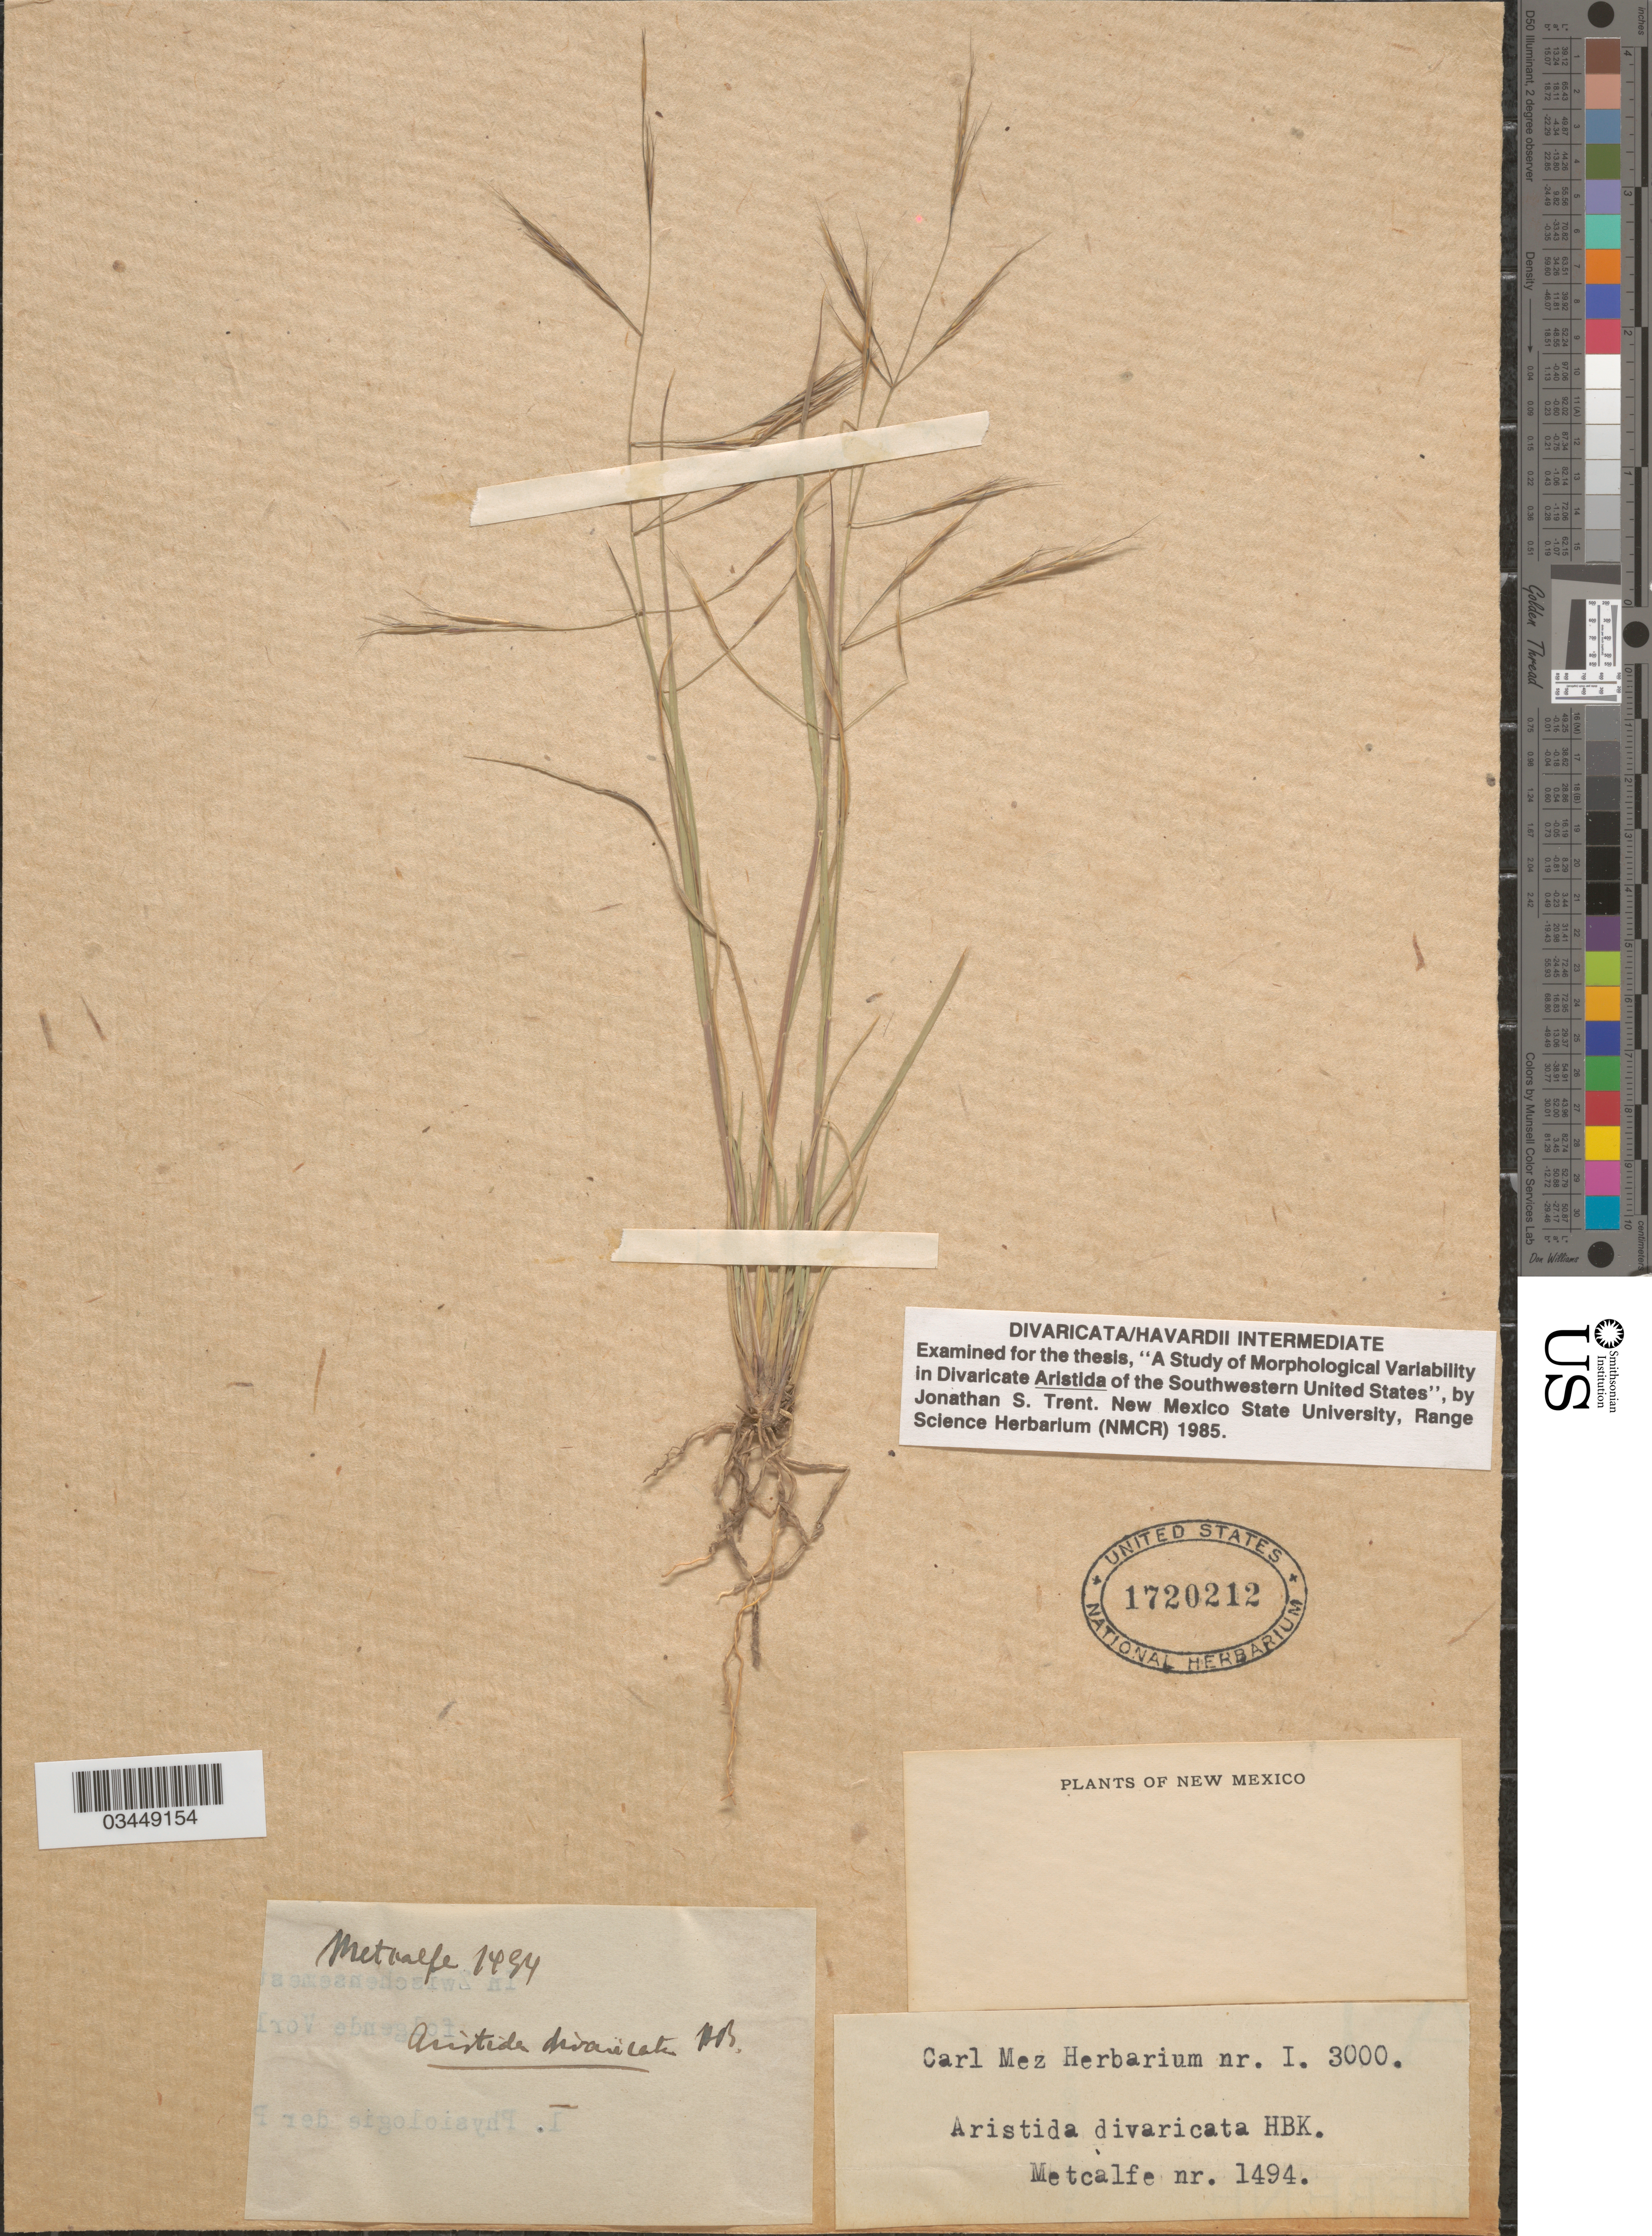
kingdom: Plantae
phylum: Tracheophyta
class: Liliopsida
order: Poales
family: Poaceae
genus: Aristida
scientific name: Aristida divaricata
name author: Humb. & Bonpl. ex Willd.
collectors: Metcalfe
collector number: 1494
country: United States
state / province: New Mexico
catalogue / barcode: US 1720212